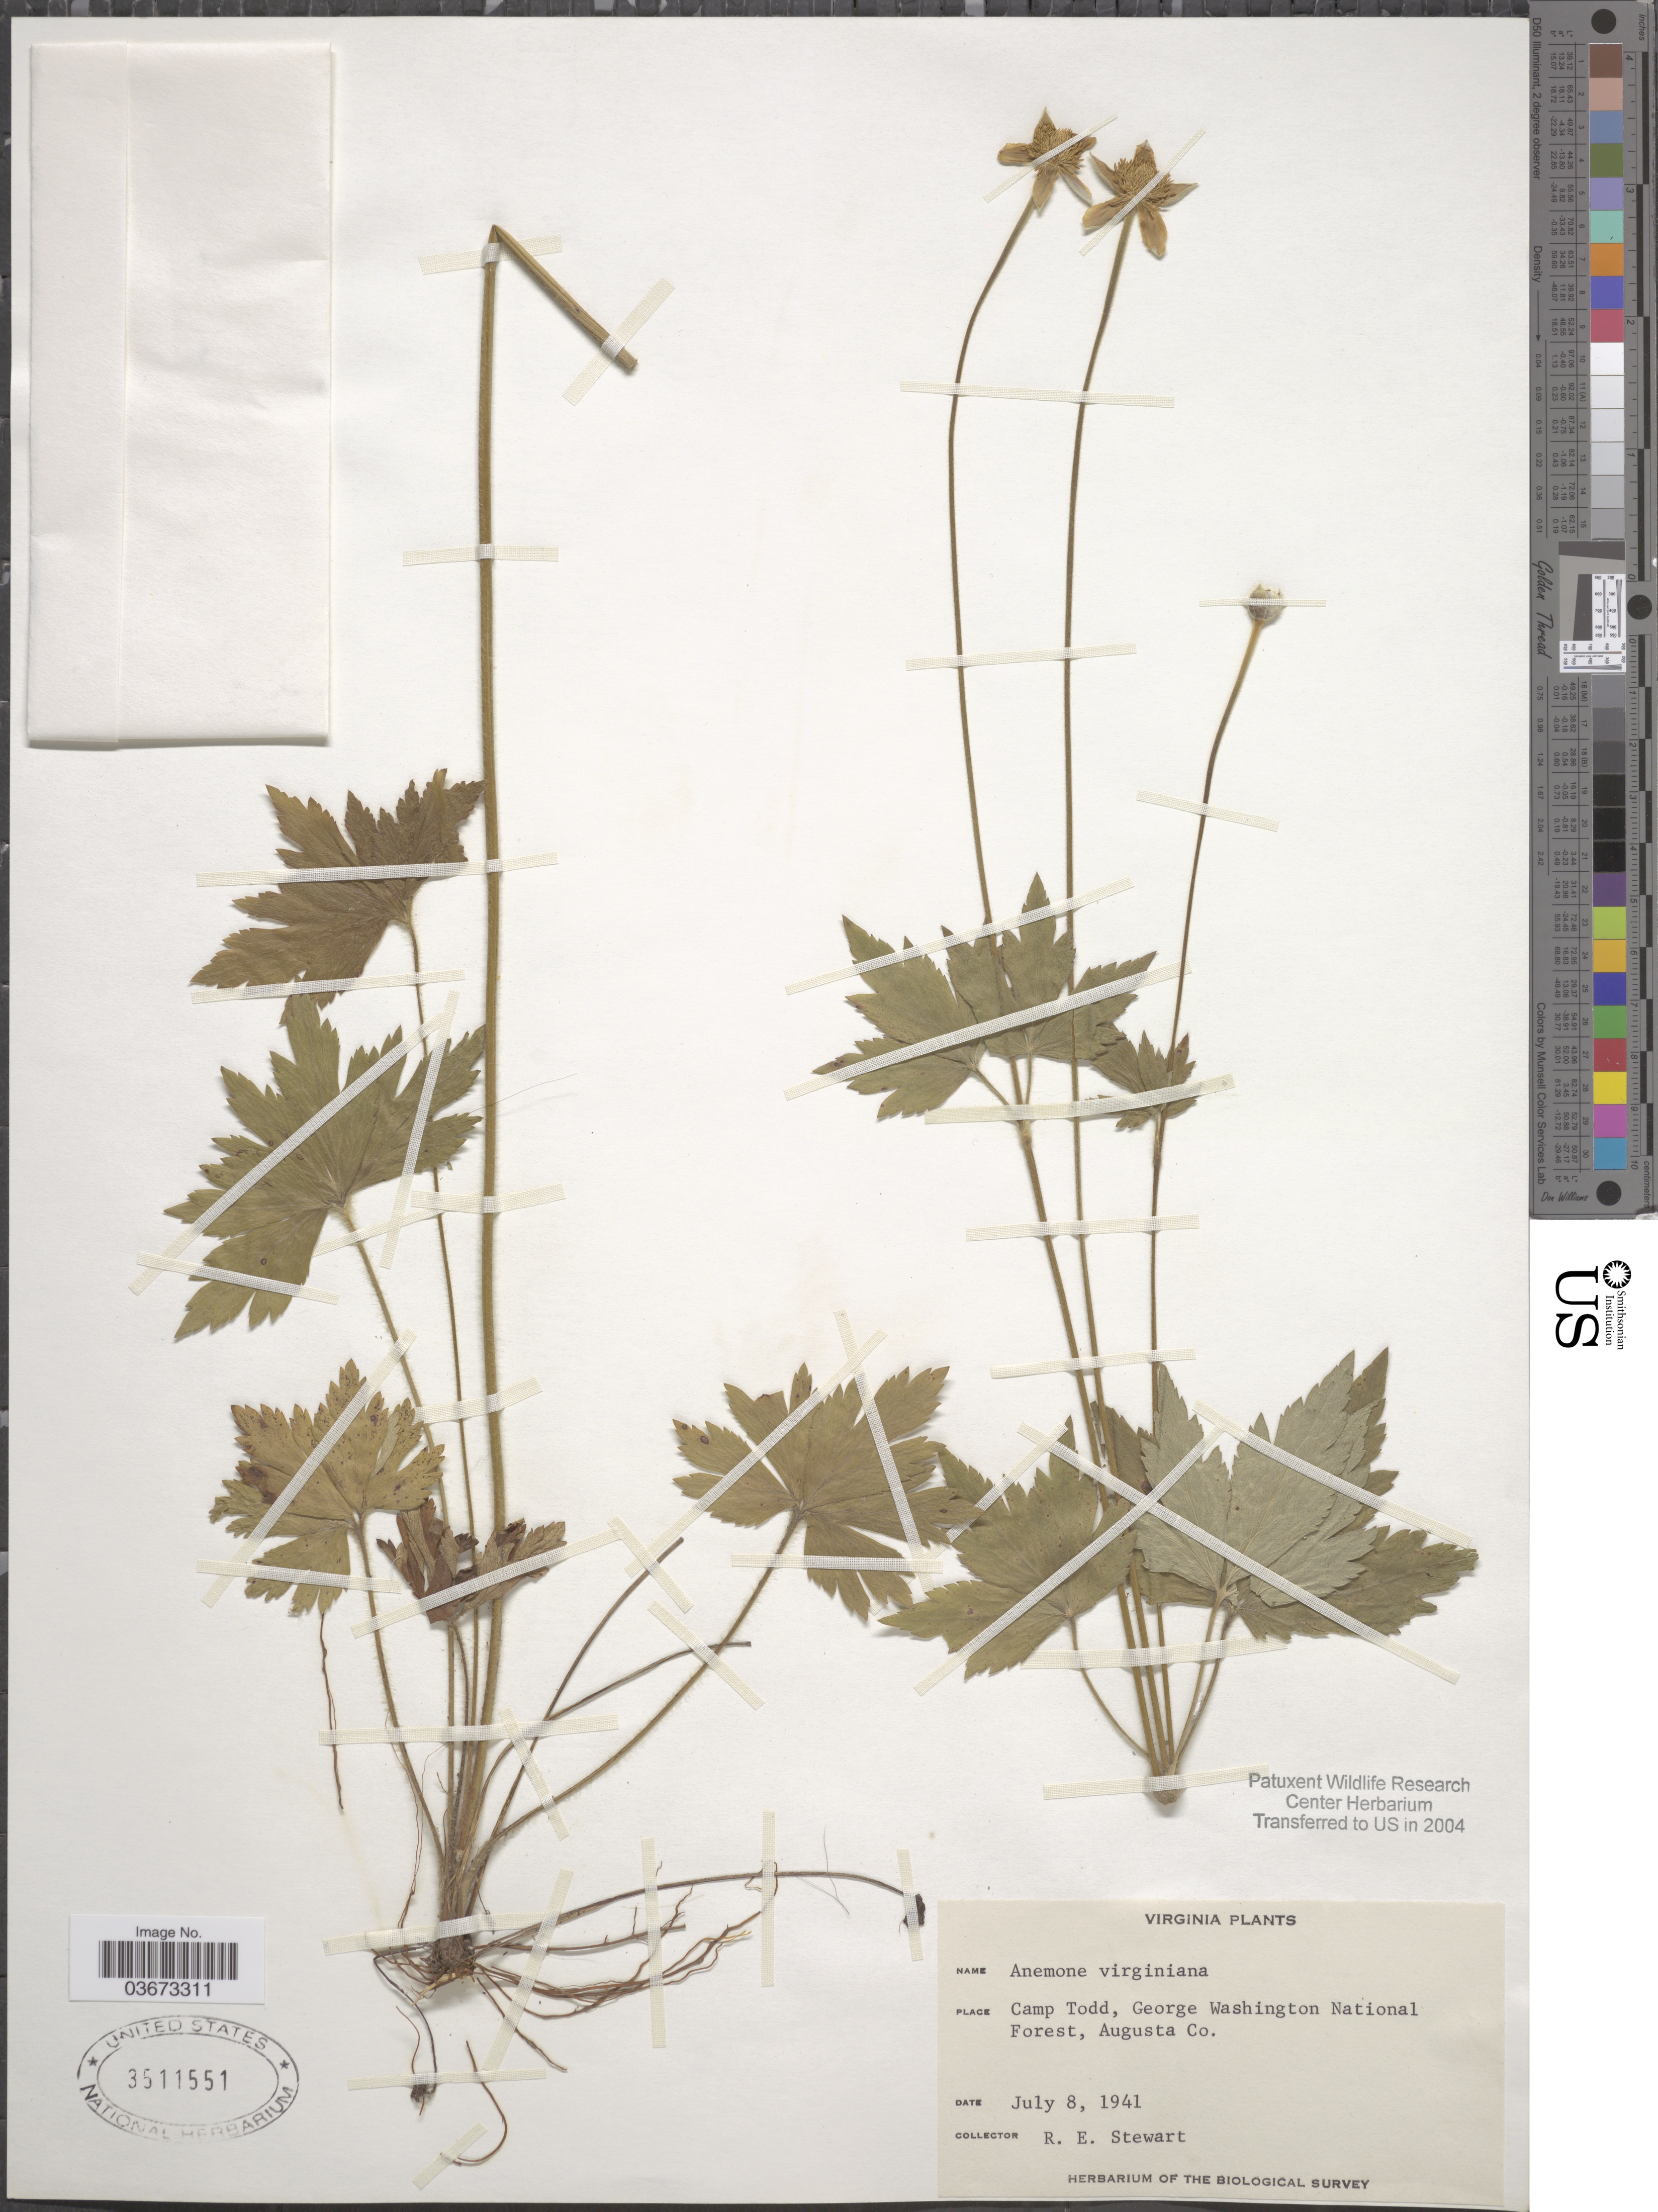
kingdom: Plantae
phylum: Tracheophyta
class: Magnoliopsida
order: Ranunculales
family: Ranunculaceae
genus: Anemone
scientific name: Anemone virginiana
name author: L.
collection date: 1941-07-08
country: United States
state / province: Virginia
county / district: Augusta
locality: Camp Todd, George Washington National Forest, Augusta Co.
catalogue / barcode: US 3511551